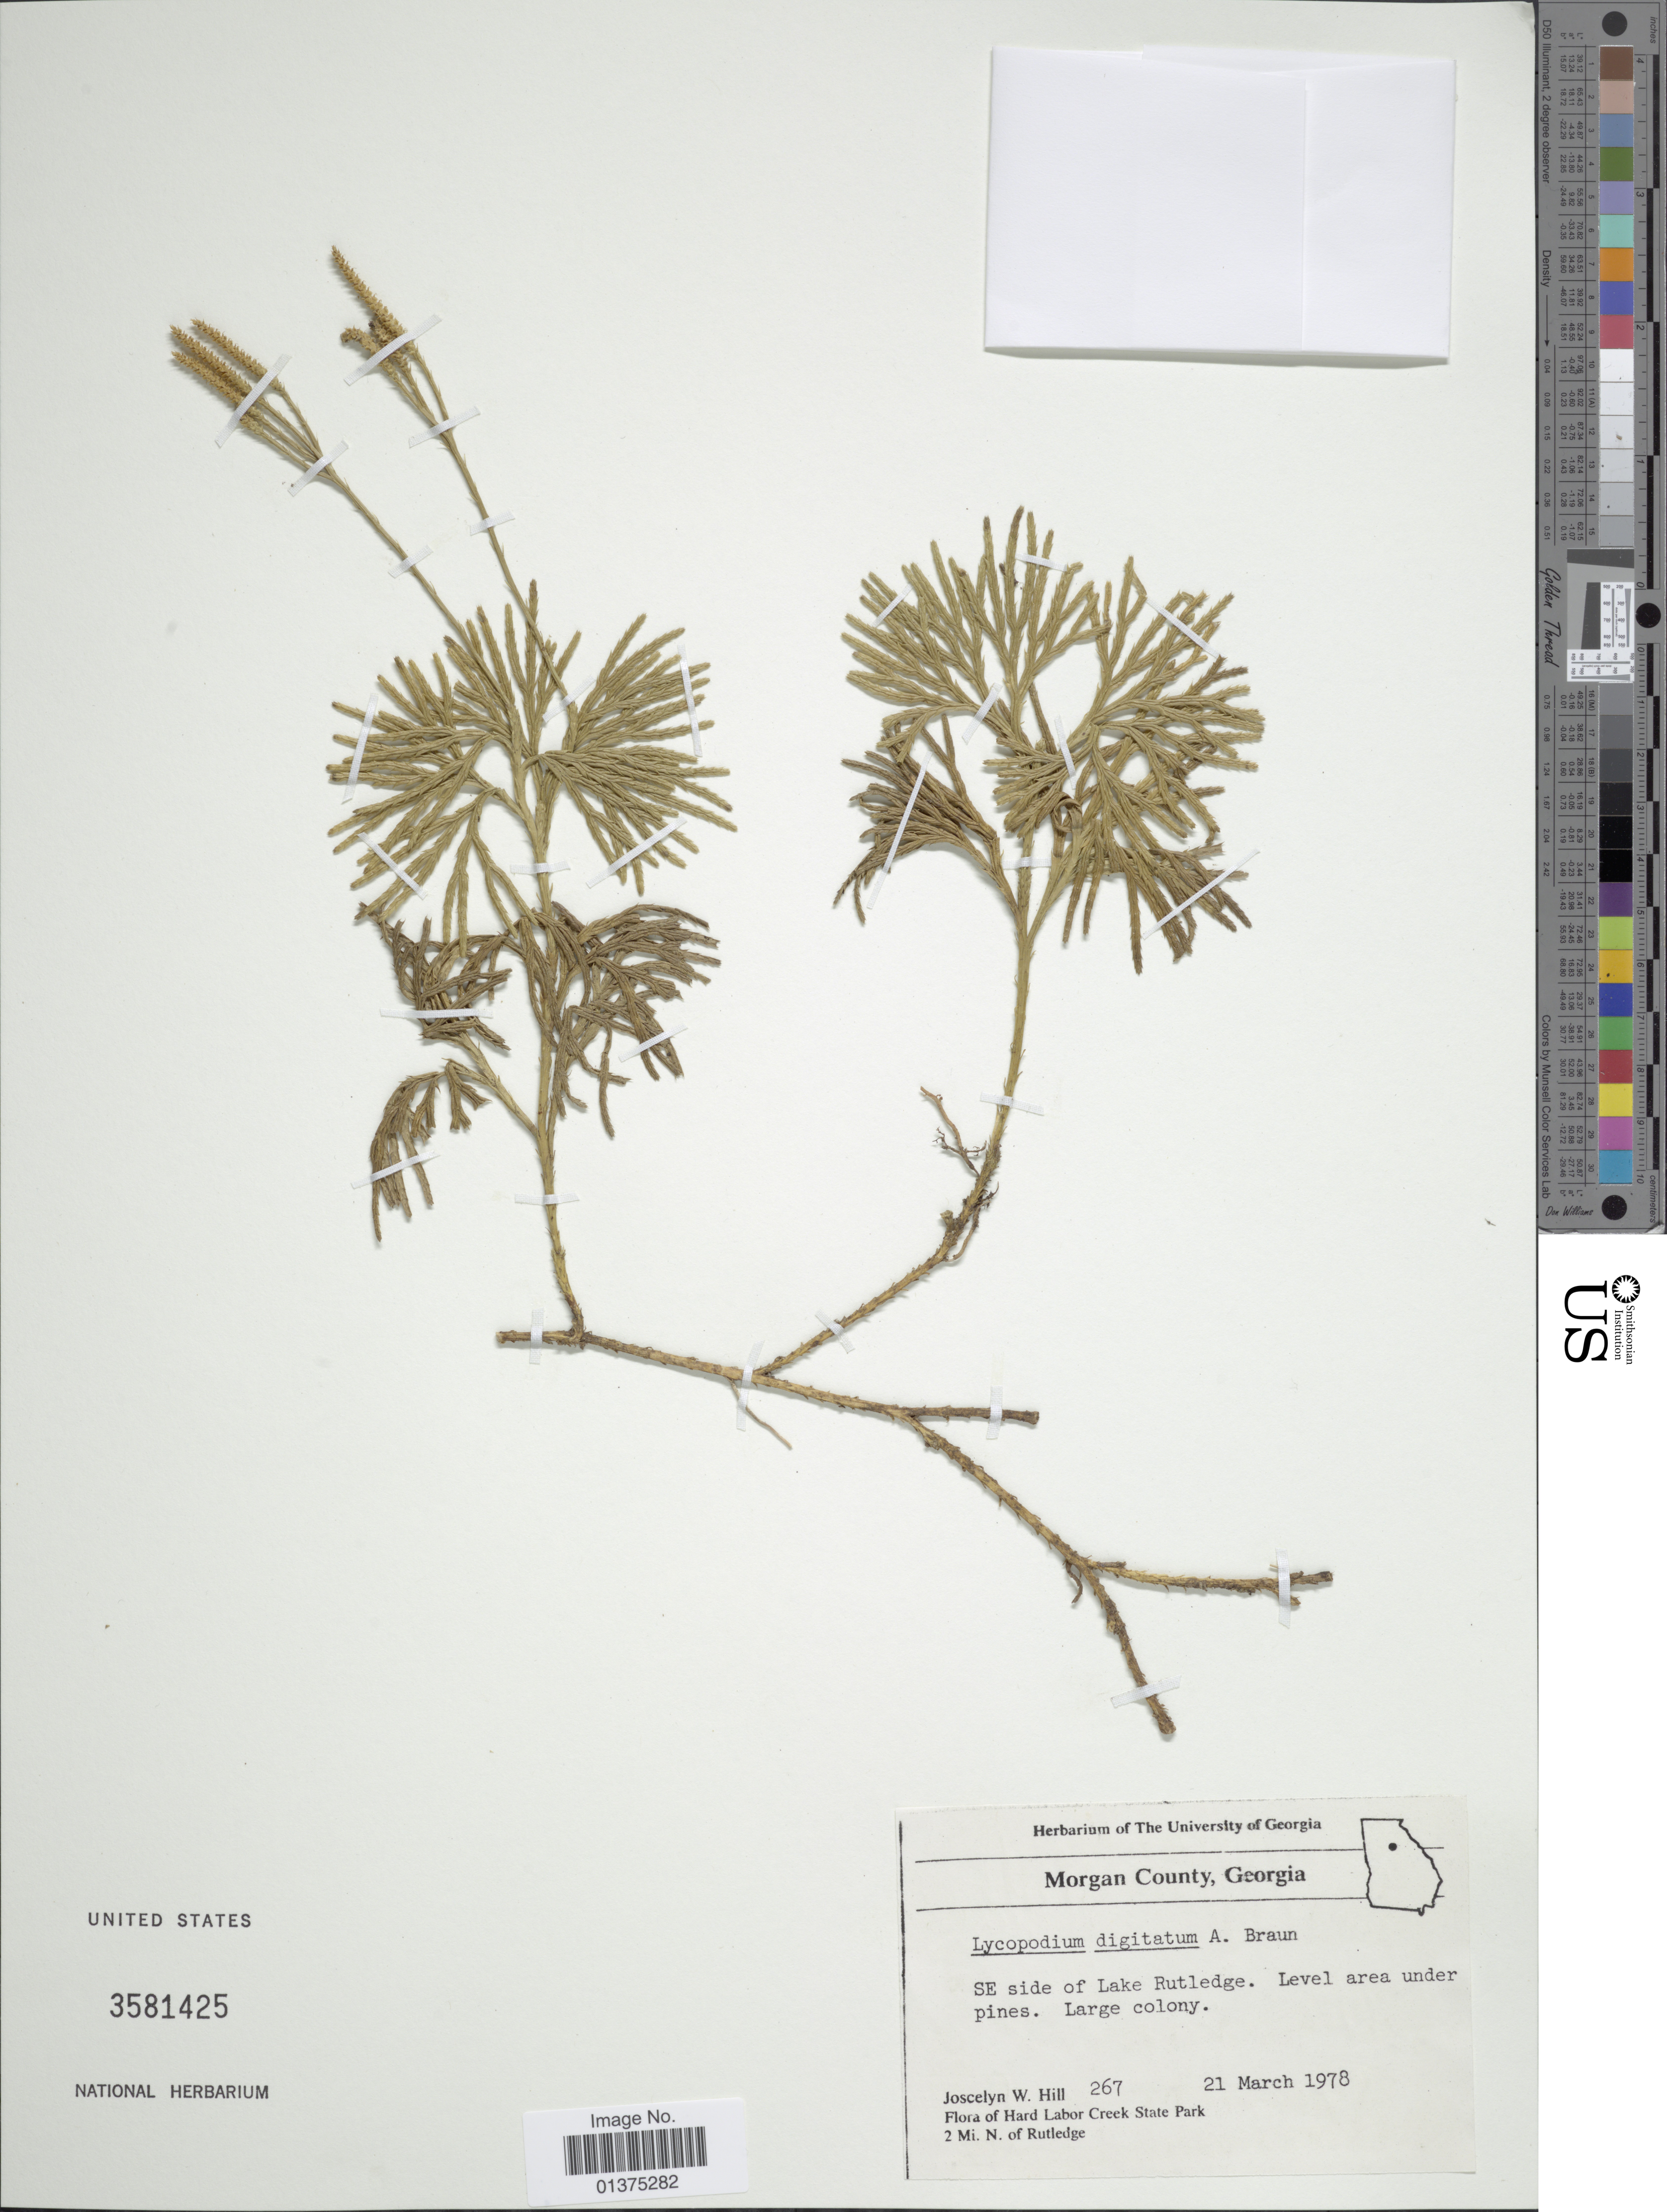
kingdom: Plantae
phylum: Tracheophyta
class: Lycopodiopsida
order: Lycopodiales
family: Lycopodiaceae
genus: Diphasiastrum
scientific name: Diphasiastrum digitatum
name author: (Dill. ex A. Braun) Holub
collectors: J. W. Hill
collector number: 267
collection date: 1978-03-21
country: United States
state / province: Georgia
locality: Morgan County,SE side of Lake Rutledge, Hard Labor Creek State Park, 2 mi. N. of Rutledge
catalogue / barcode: US 3581425